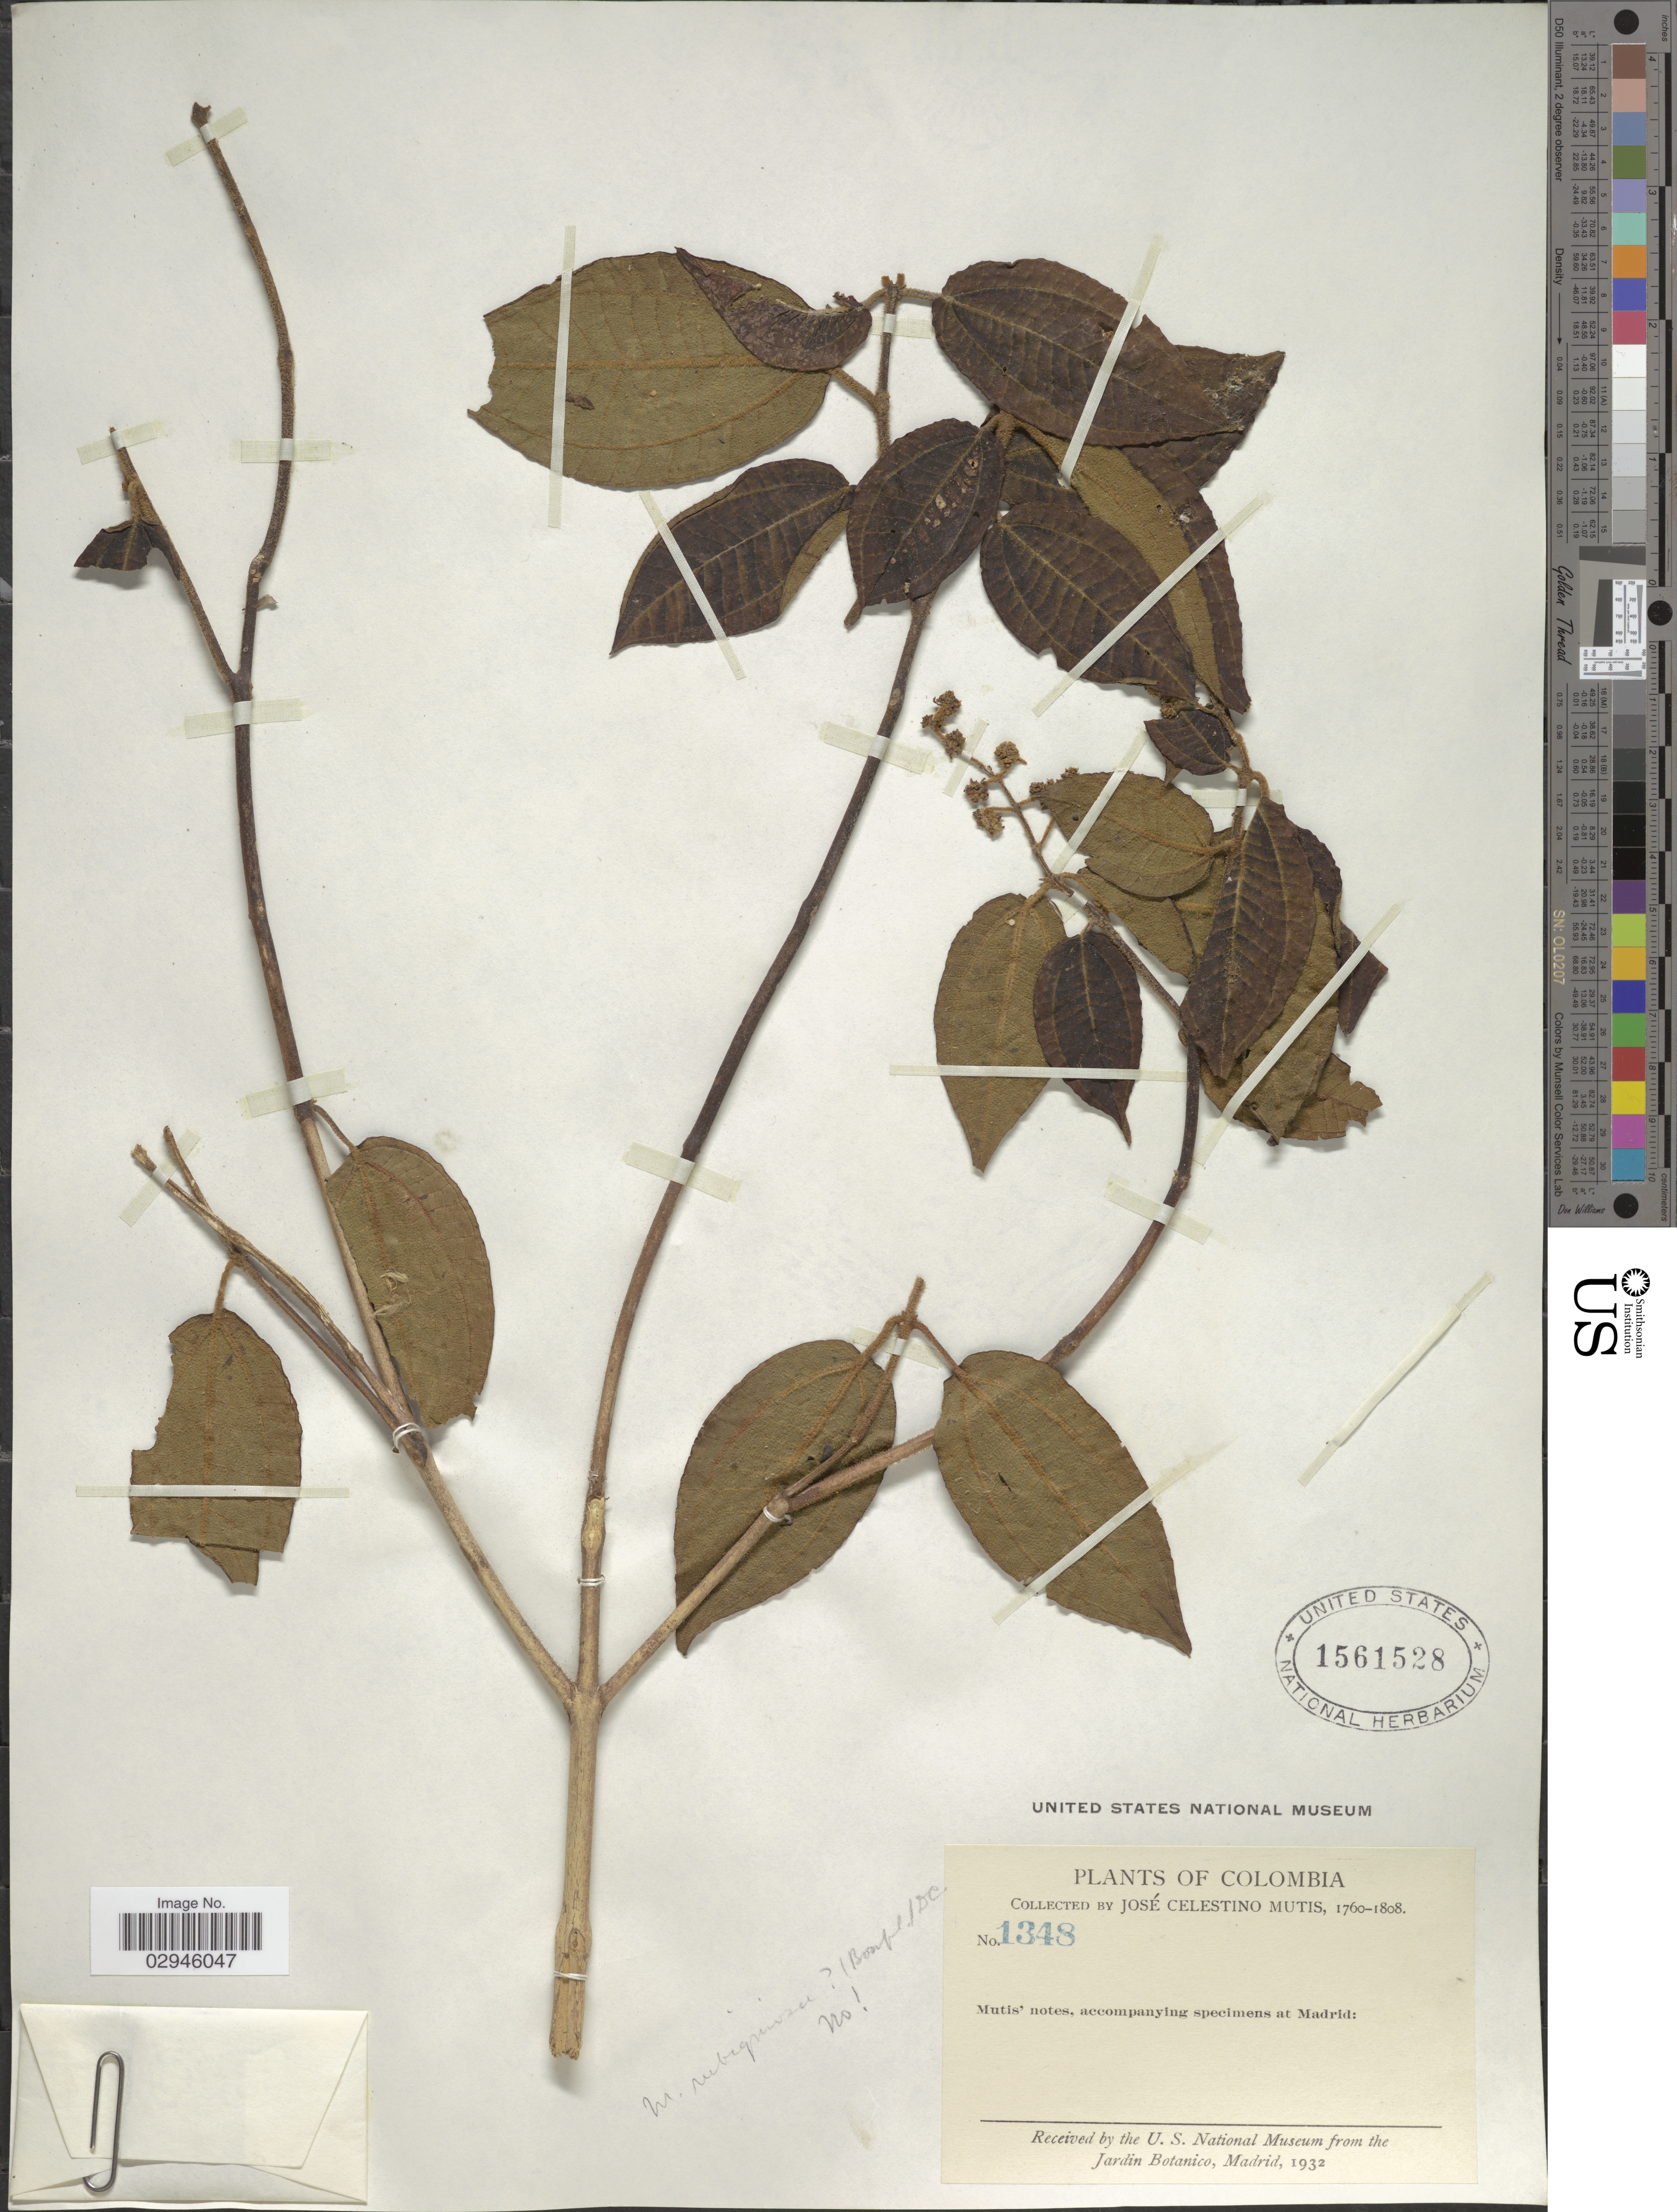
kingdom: Plantae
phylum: Tracheophyta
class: Magnoliopsida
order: Myrtales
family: Melastomataceae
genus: Miconia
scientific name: Miconia sp.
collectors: J. C. B. Mutis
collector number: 1348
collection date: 1760/1808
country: Colombia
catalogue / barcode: US 1561528